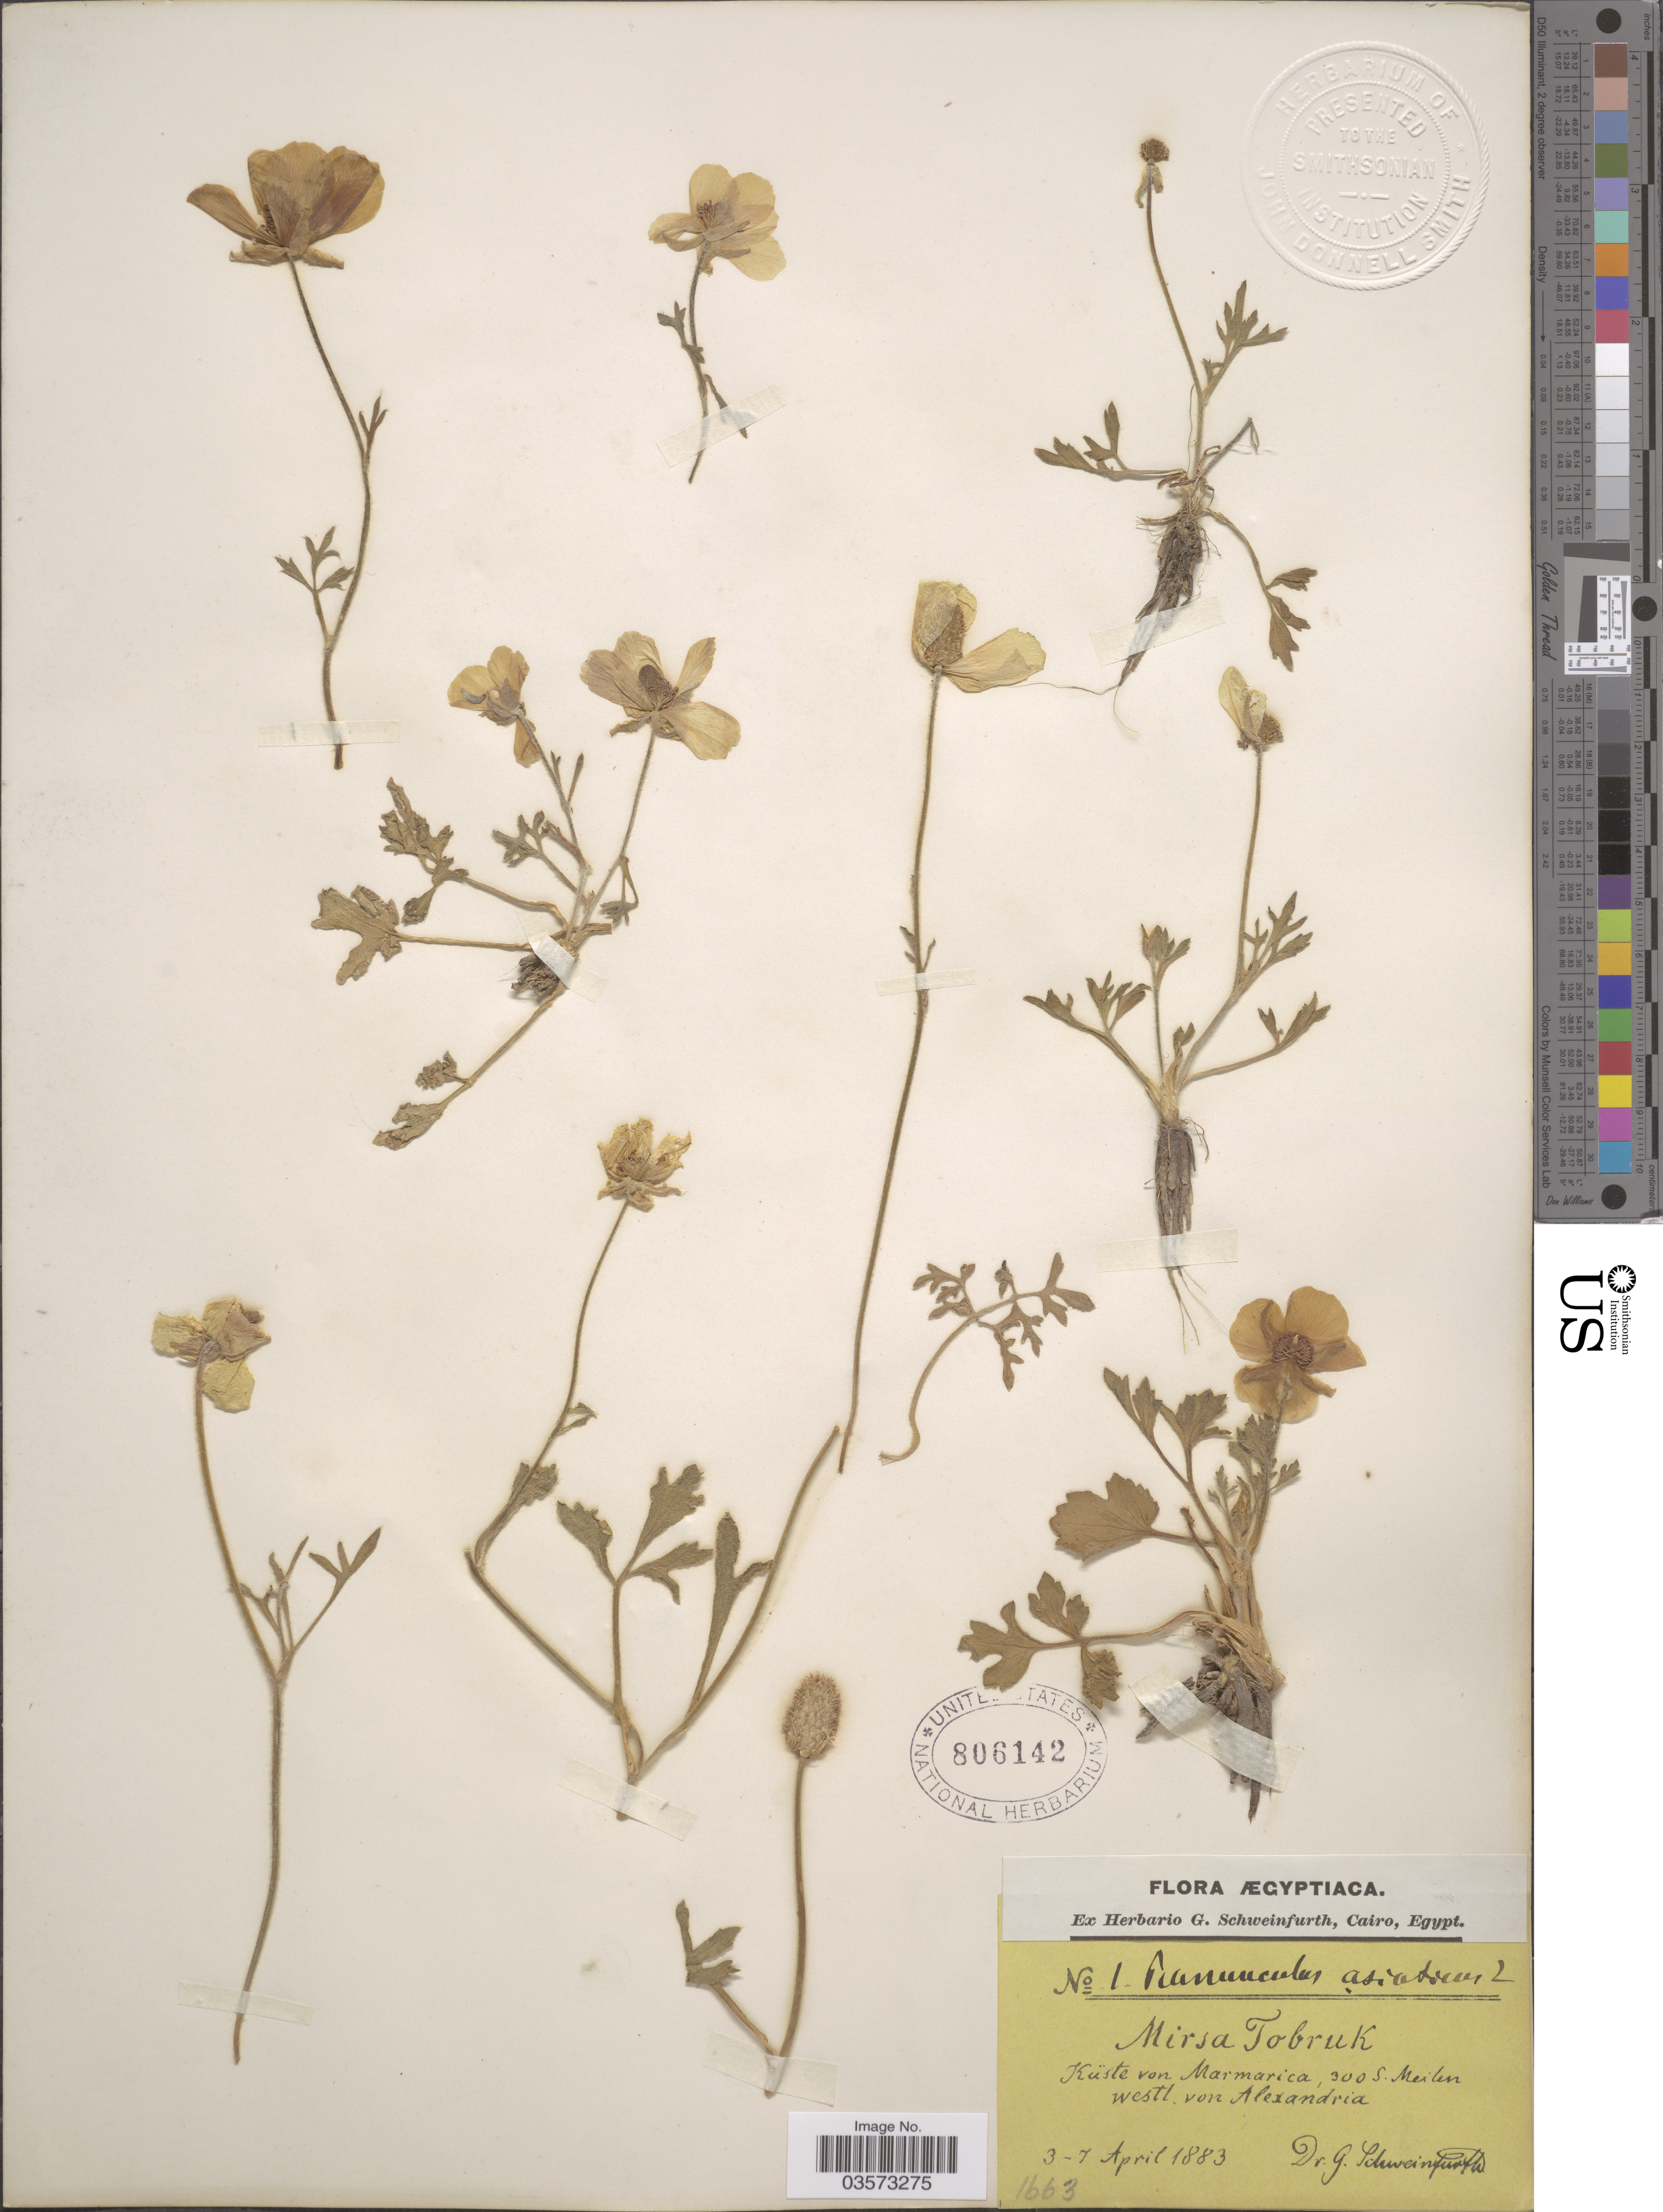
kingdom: Plantae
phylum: Tracheophyta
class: Magnoliopsida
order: Ranunculales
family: Ranunculaceae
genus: Ranunculus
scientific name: Ranunculus asiaticus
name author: L.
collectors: G. A. Schweinfurth (herbarium)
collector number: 1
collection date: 1883-04-03/1883-04-07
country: Egypt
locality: Ægyptiaca. Küste von Marmarica, 300 S. Meilen westl. von Alexandria.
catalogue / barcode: US 806142